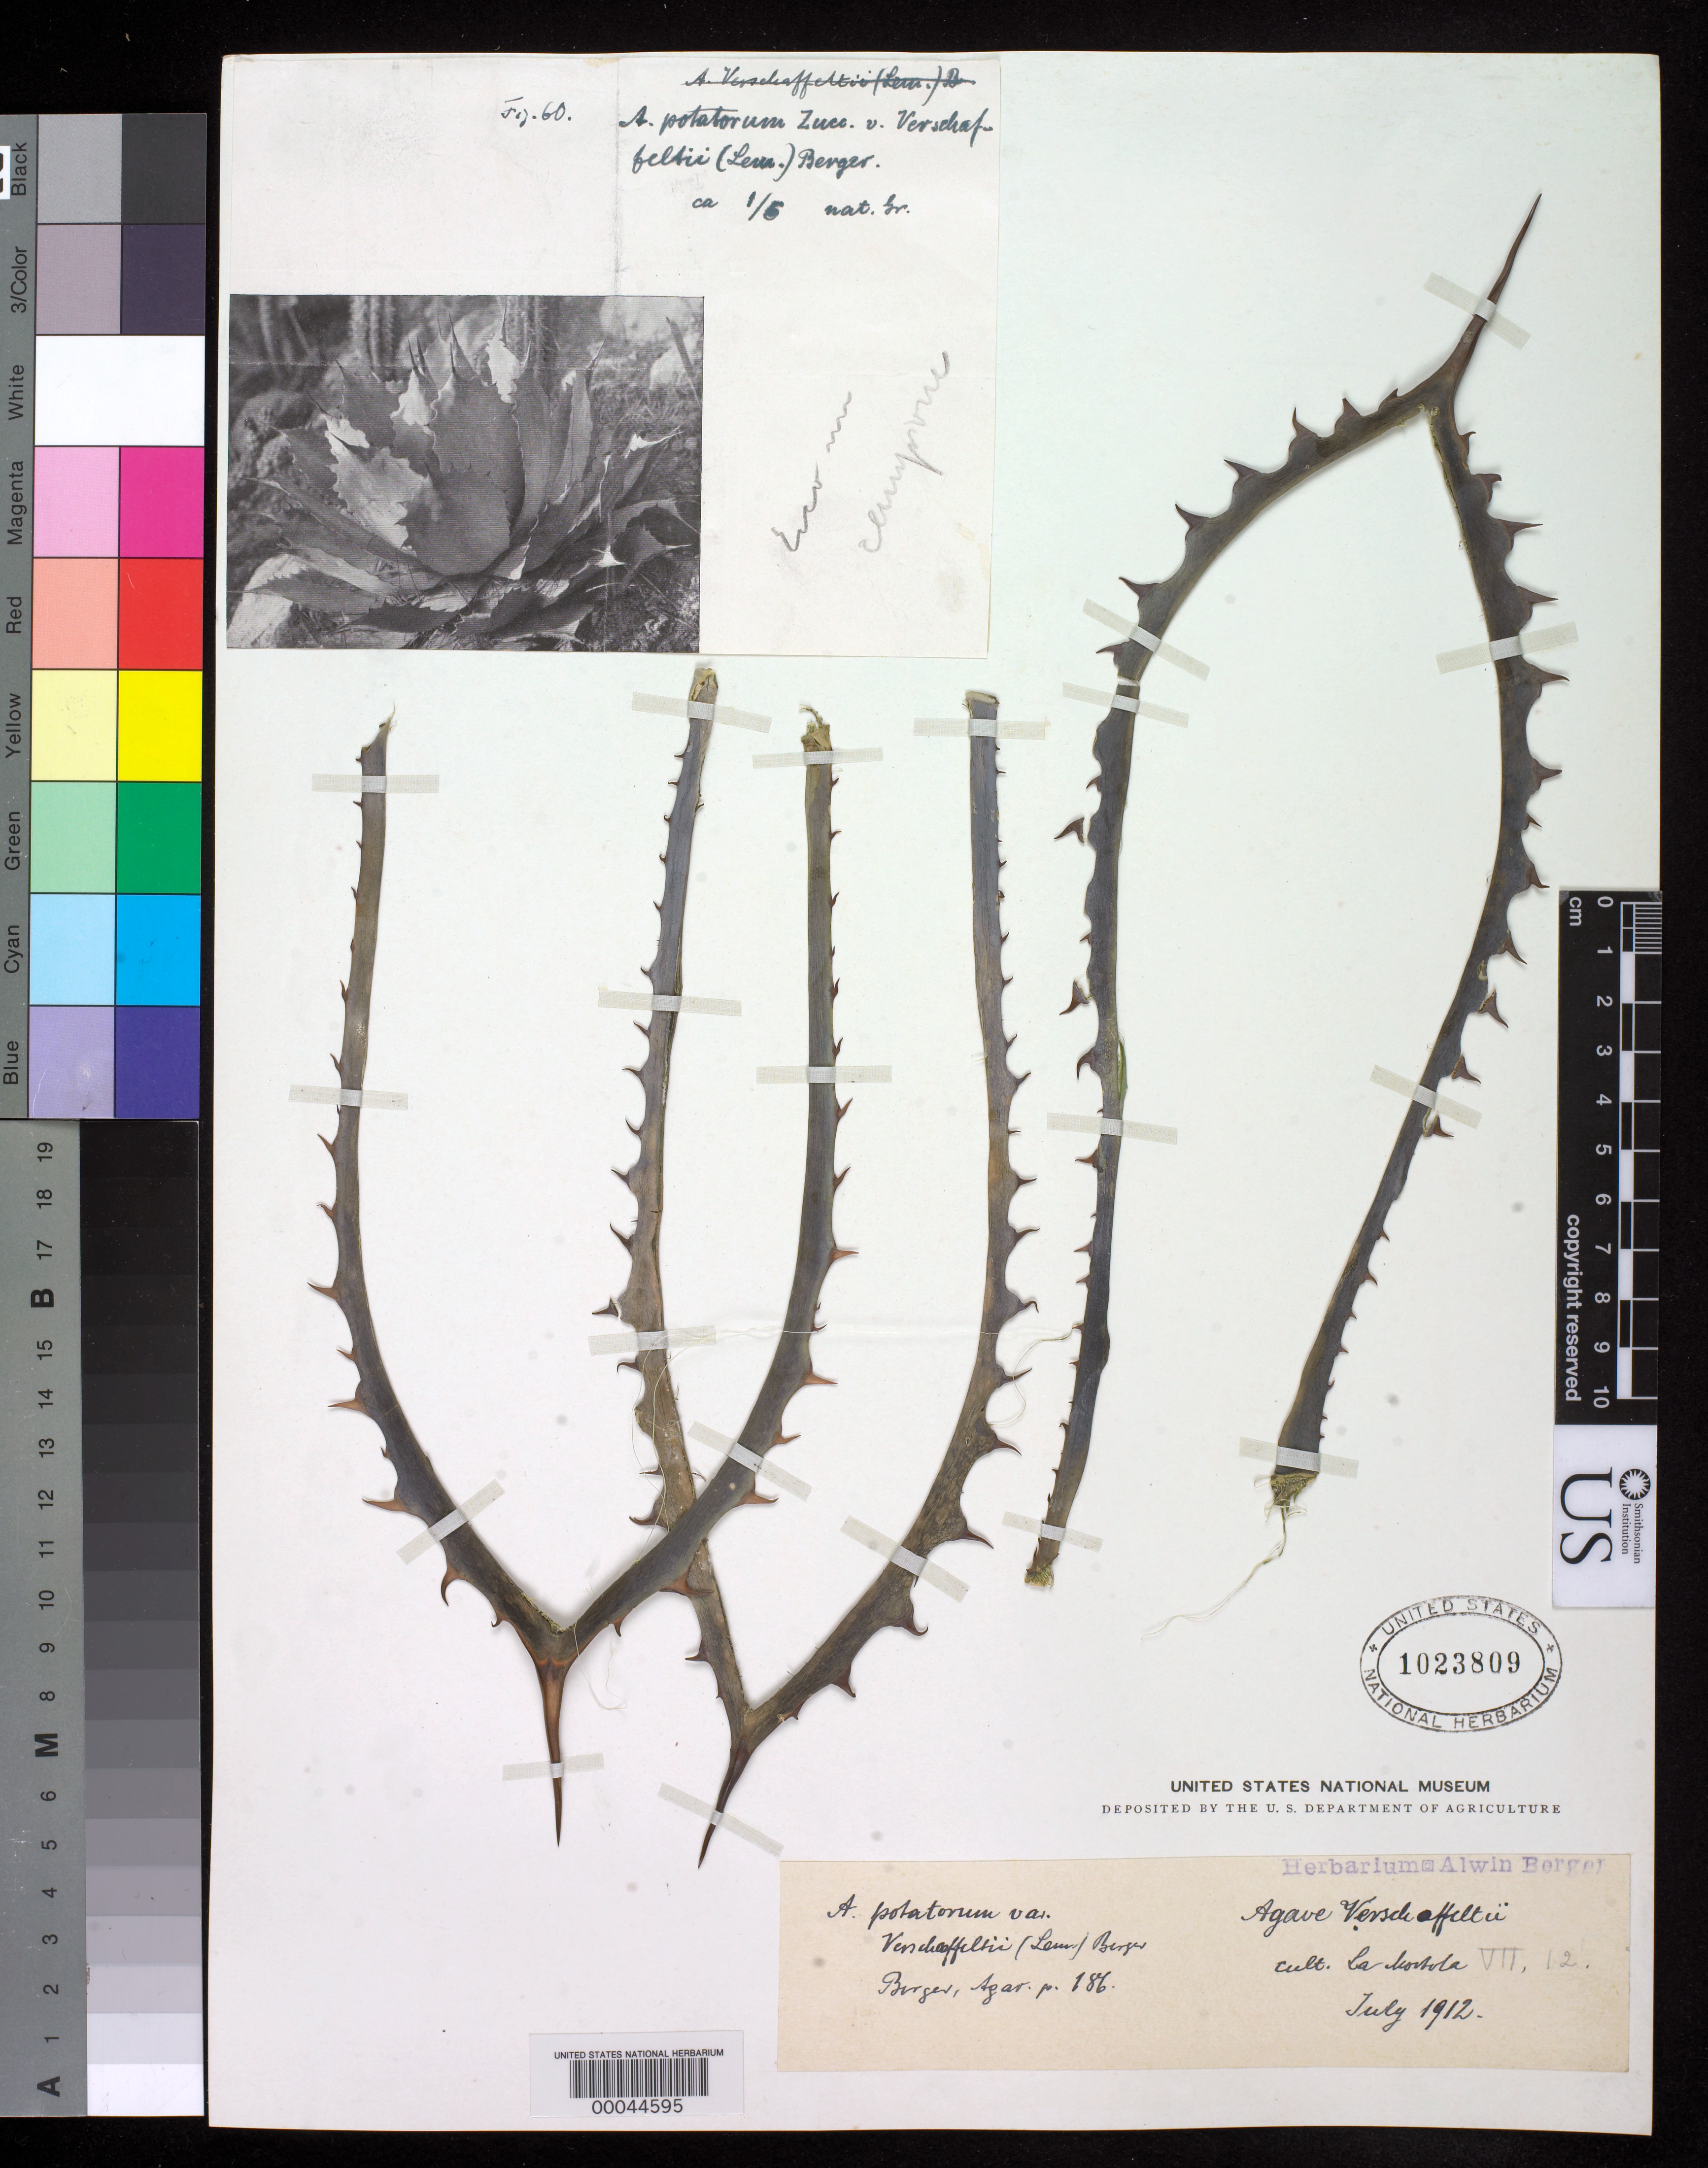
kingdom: Plantae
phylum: Tracheophyta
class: Liliopsida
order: Asparagales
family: Asparagaceae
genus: Agave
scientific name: Agave potatorum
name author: Zucc.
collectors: ex herb. A. Berger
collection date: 1909-06-02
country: Mexico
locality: Cultivated at La Mortola, Italy.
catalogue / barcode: US 1023809